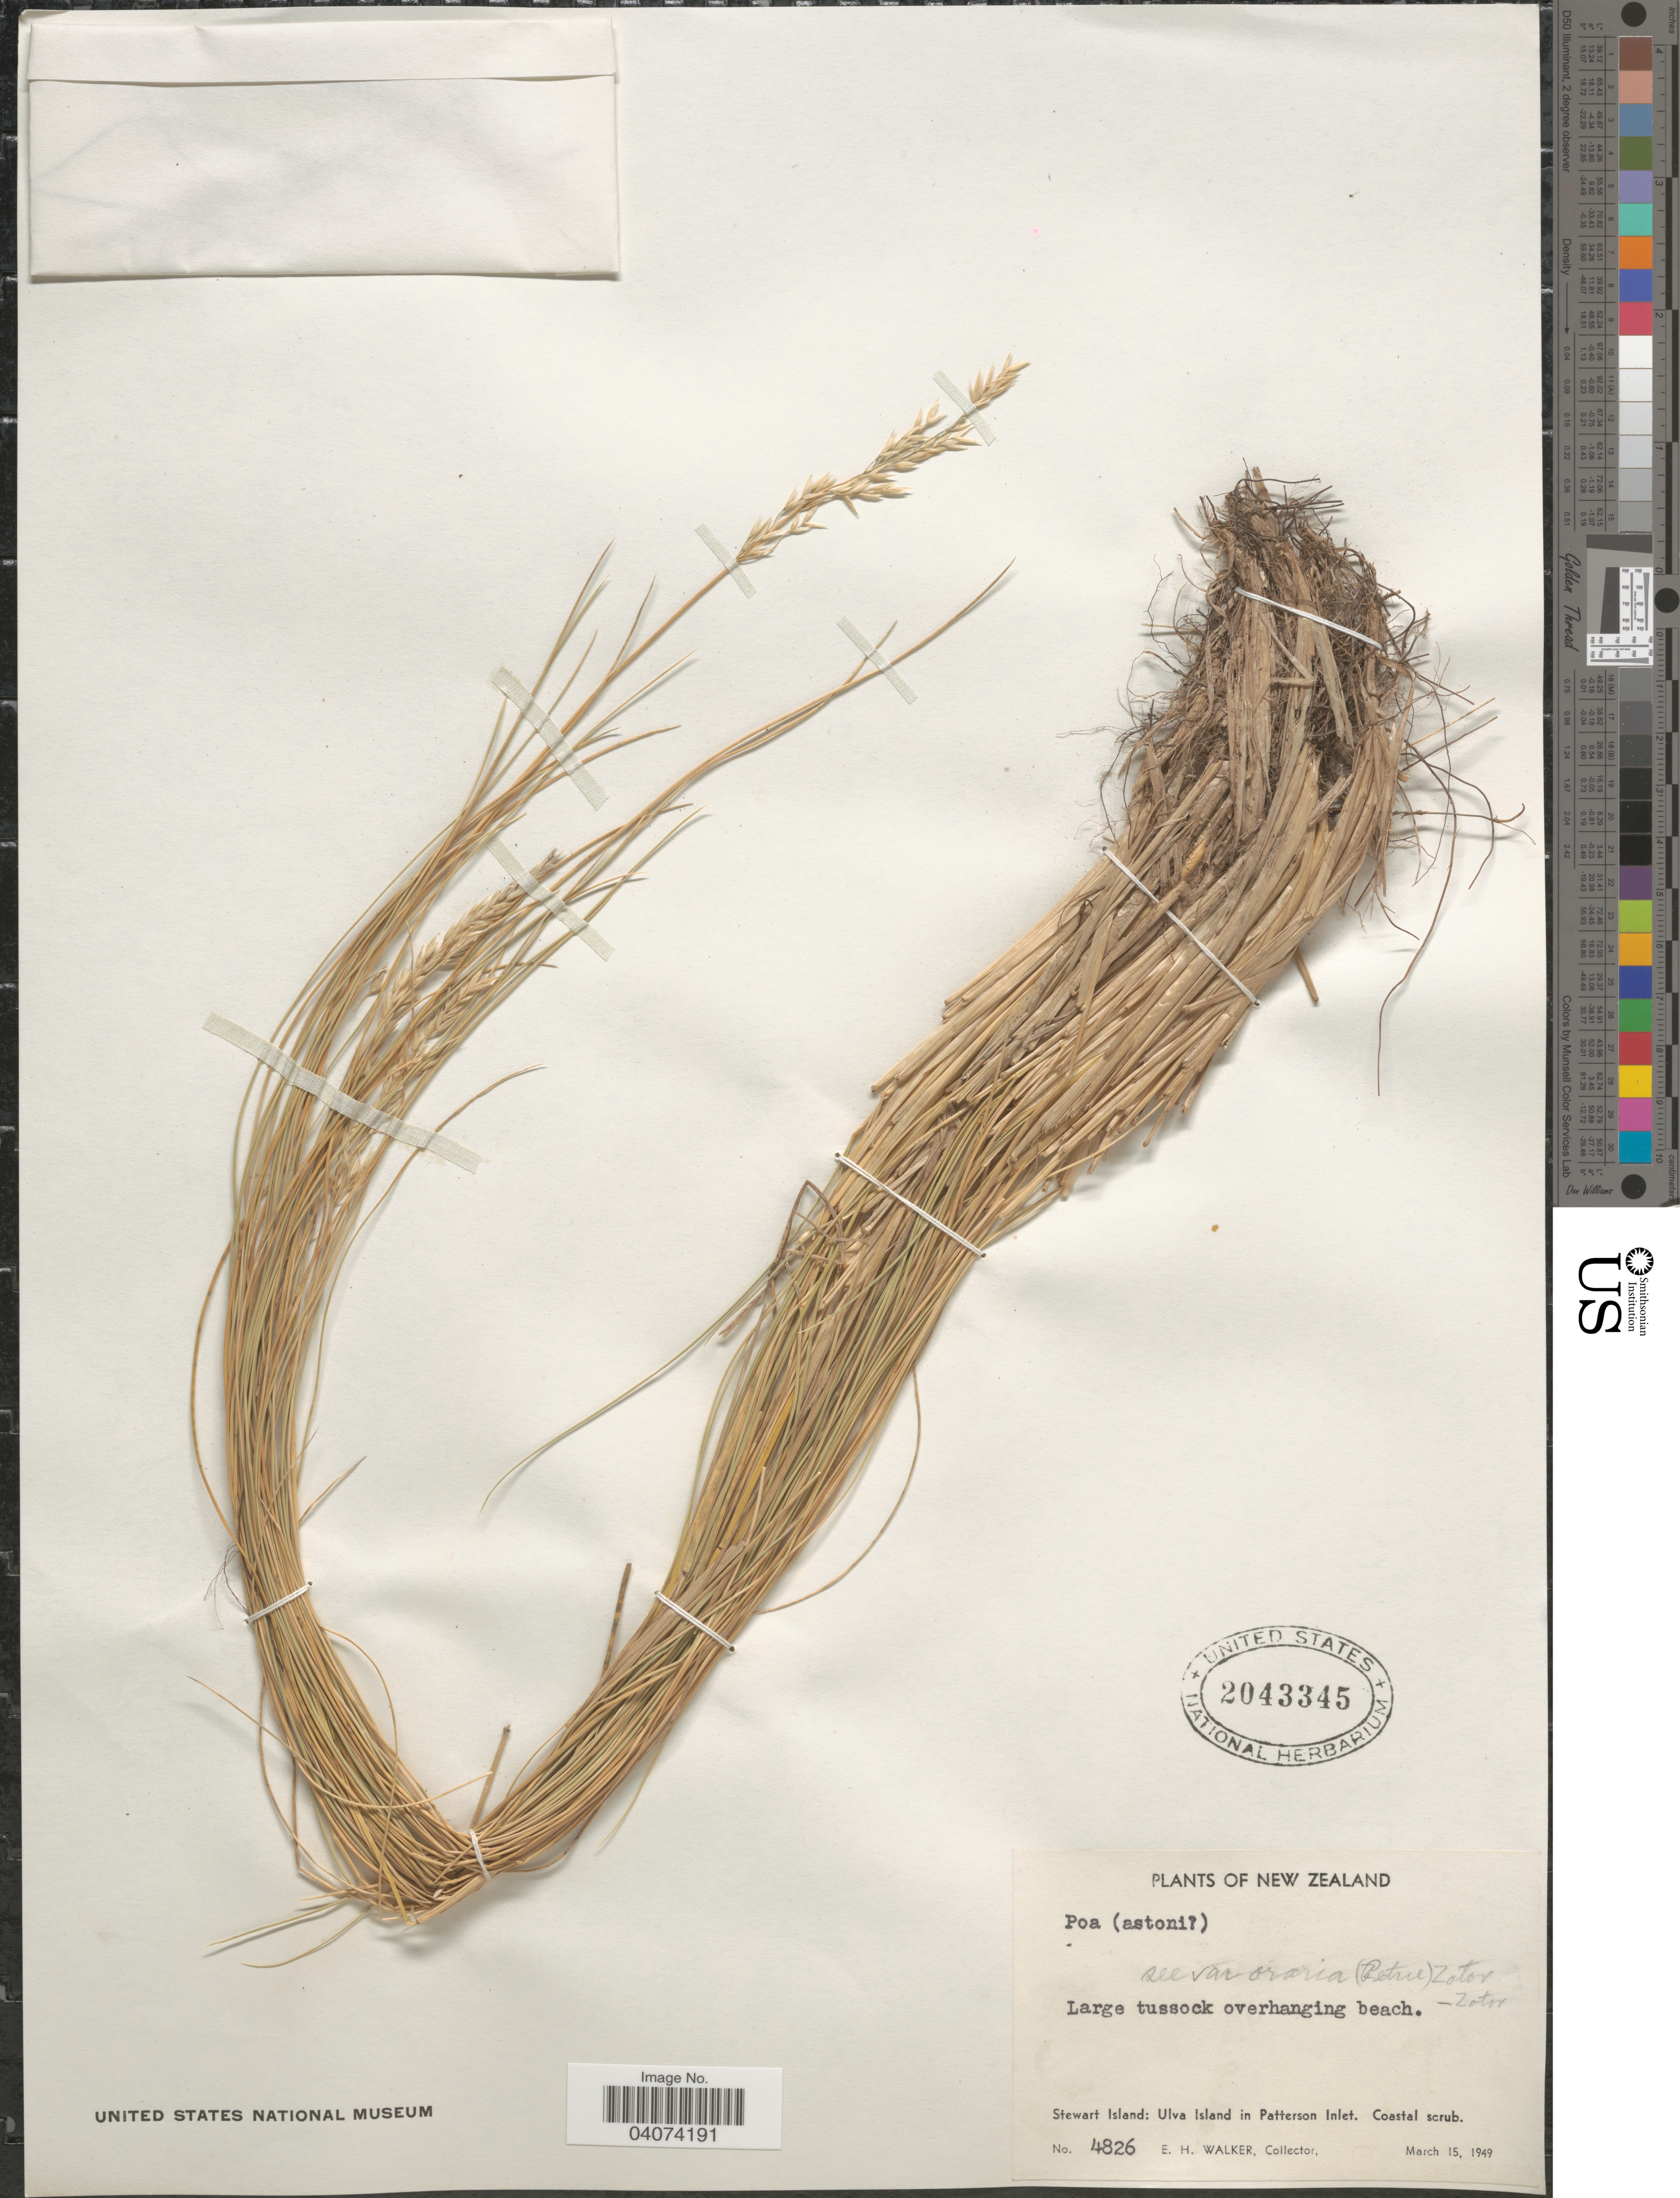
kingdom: Plantae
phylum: Tracheophyta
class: Liliopsida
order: Poales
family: Poaceae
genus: Poa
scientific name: Poa astonii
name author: Petrie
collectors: E. H. Walker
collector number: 4826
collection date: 1949-03-15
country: New Zealand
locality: Stewart Island: Ulva Island in Patterson Inlet.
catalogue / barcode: US 2043345